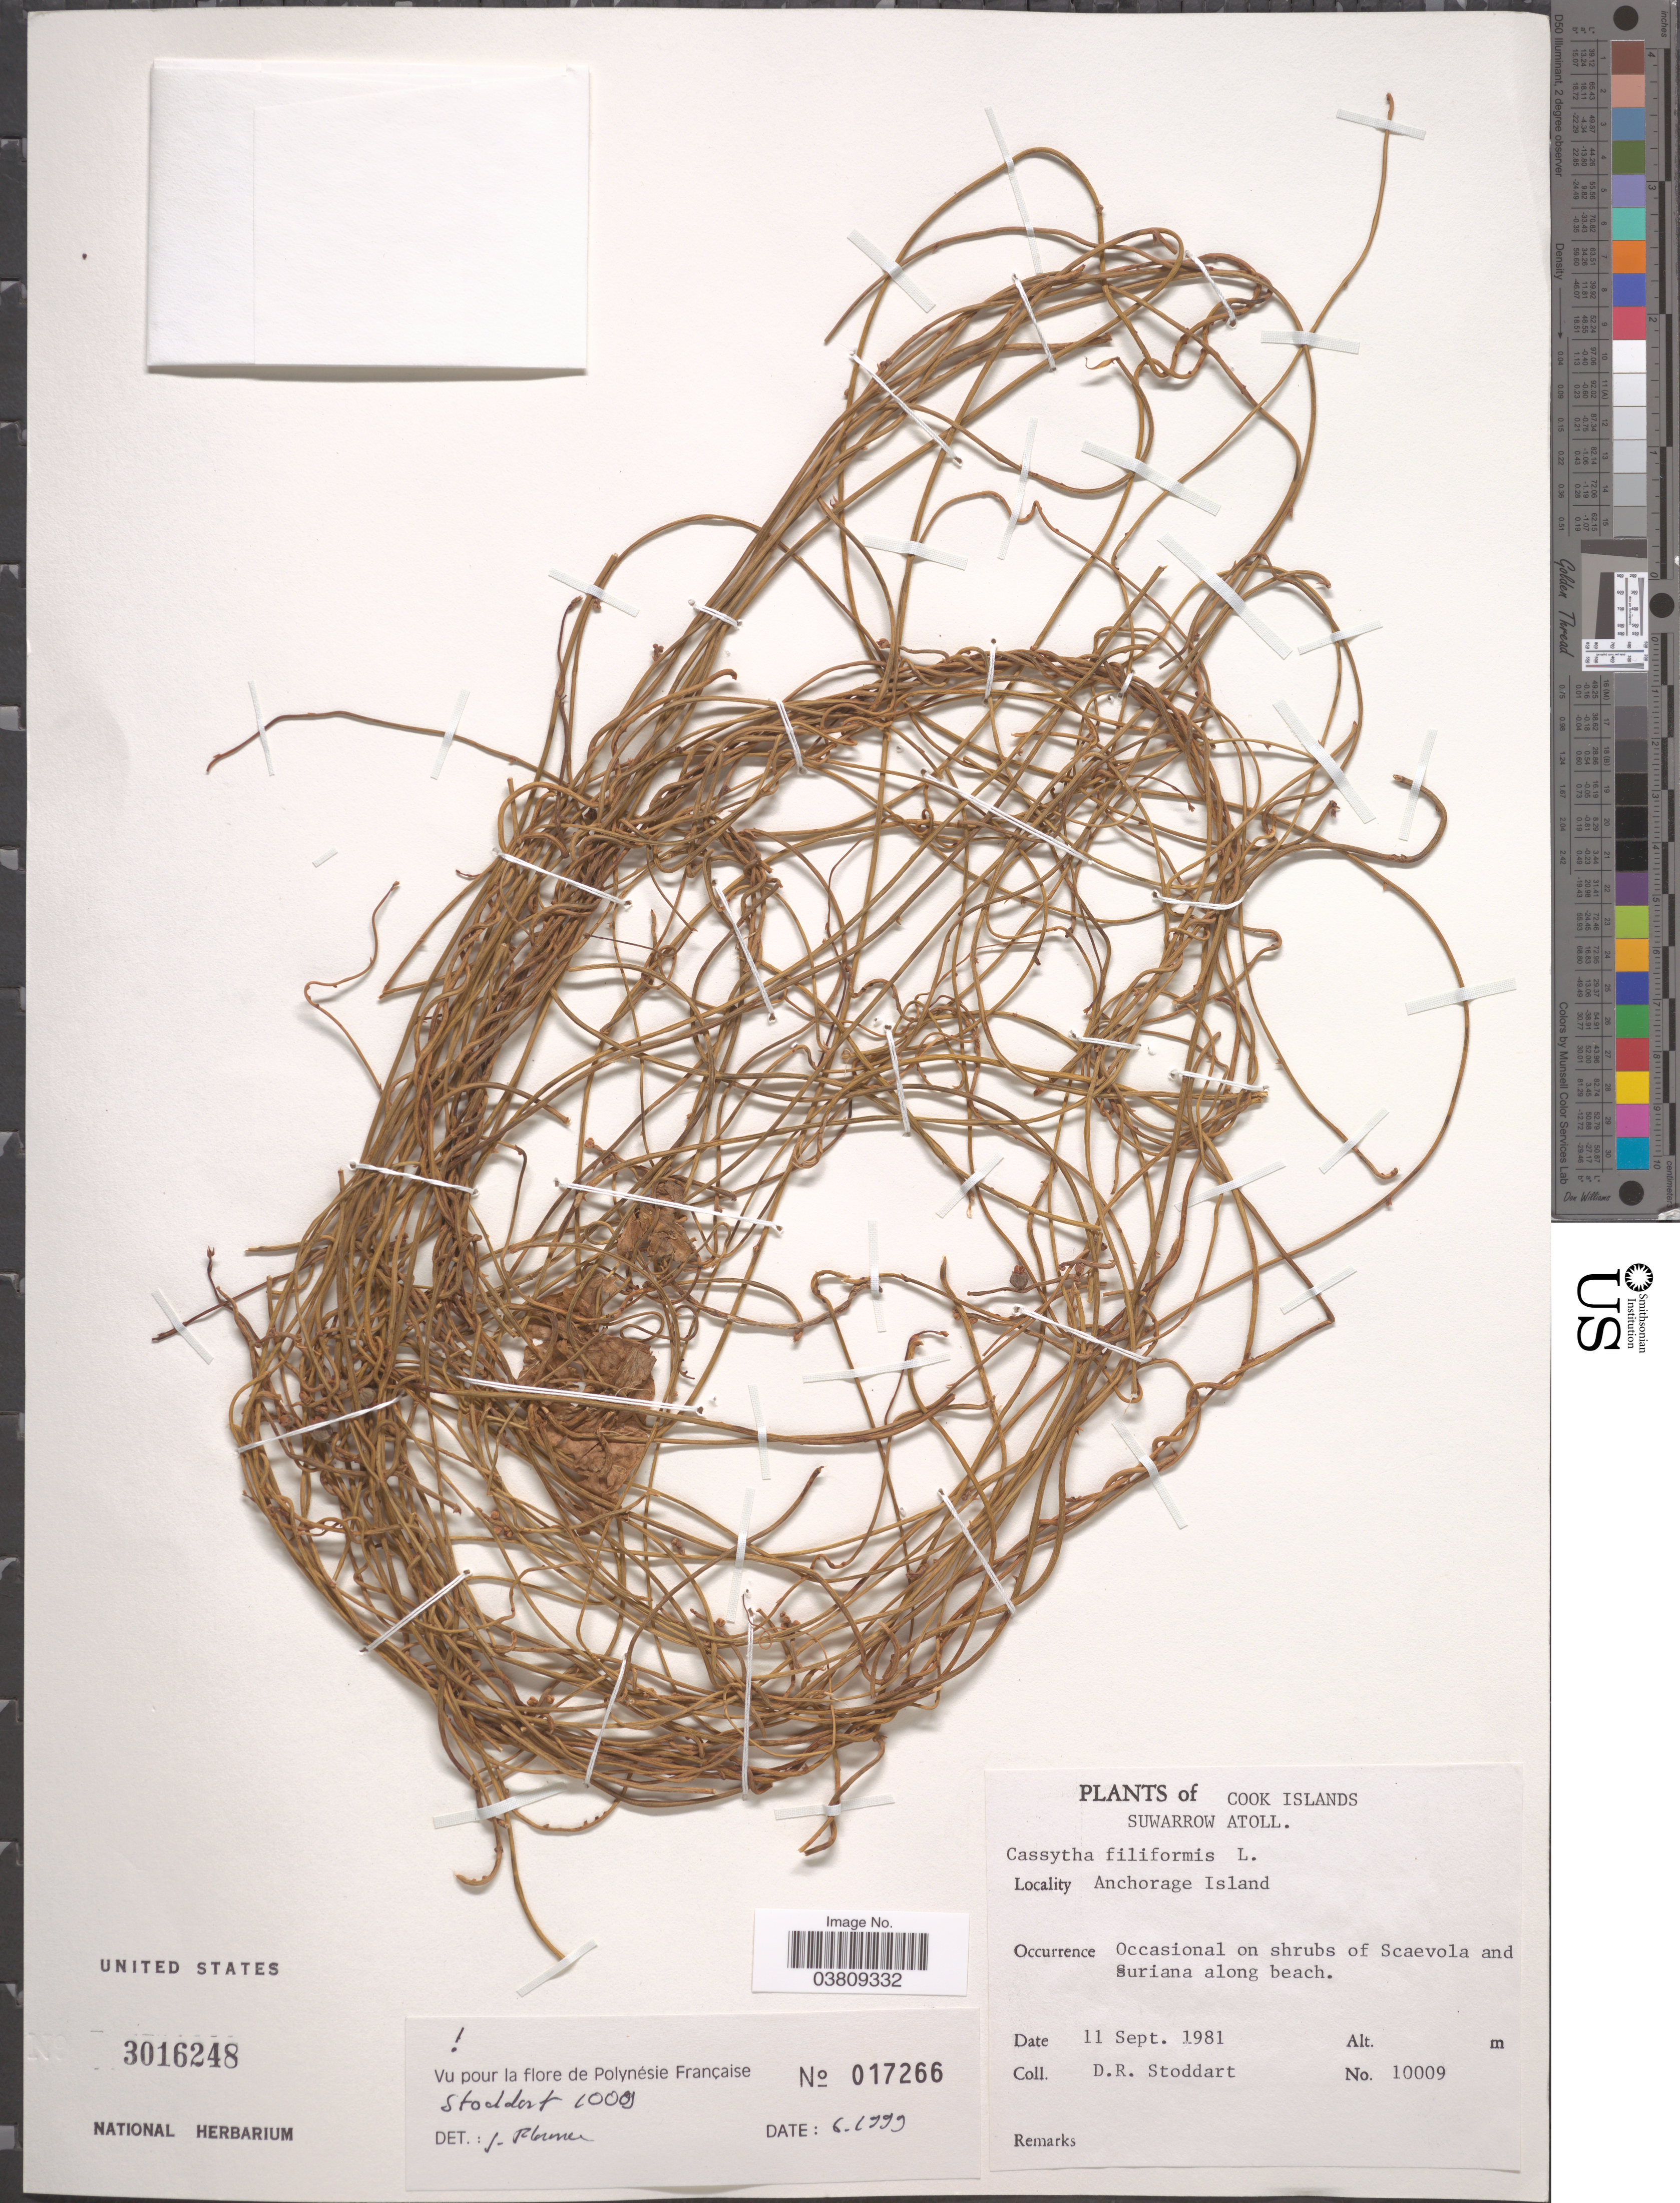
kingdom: Plantae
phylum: Tracheophyta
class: Magnoliopsida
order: Laurales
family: Lauraceae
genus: Cassytha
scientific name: Cassytha filiformis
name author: L.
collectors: D. R. Stoddart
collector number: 10009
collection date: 1981-09-11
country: Cook Islands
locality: Suwarrow Atoll. Anchorage Island.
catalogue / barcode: US 3016248